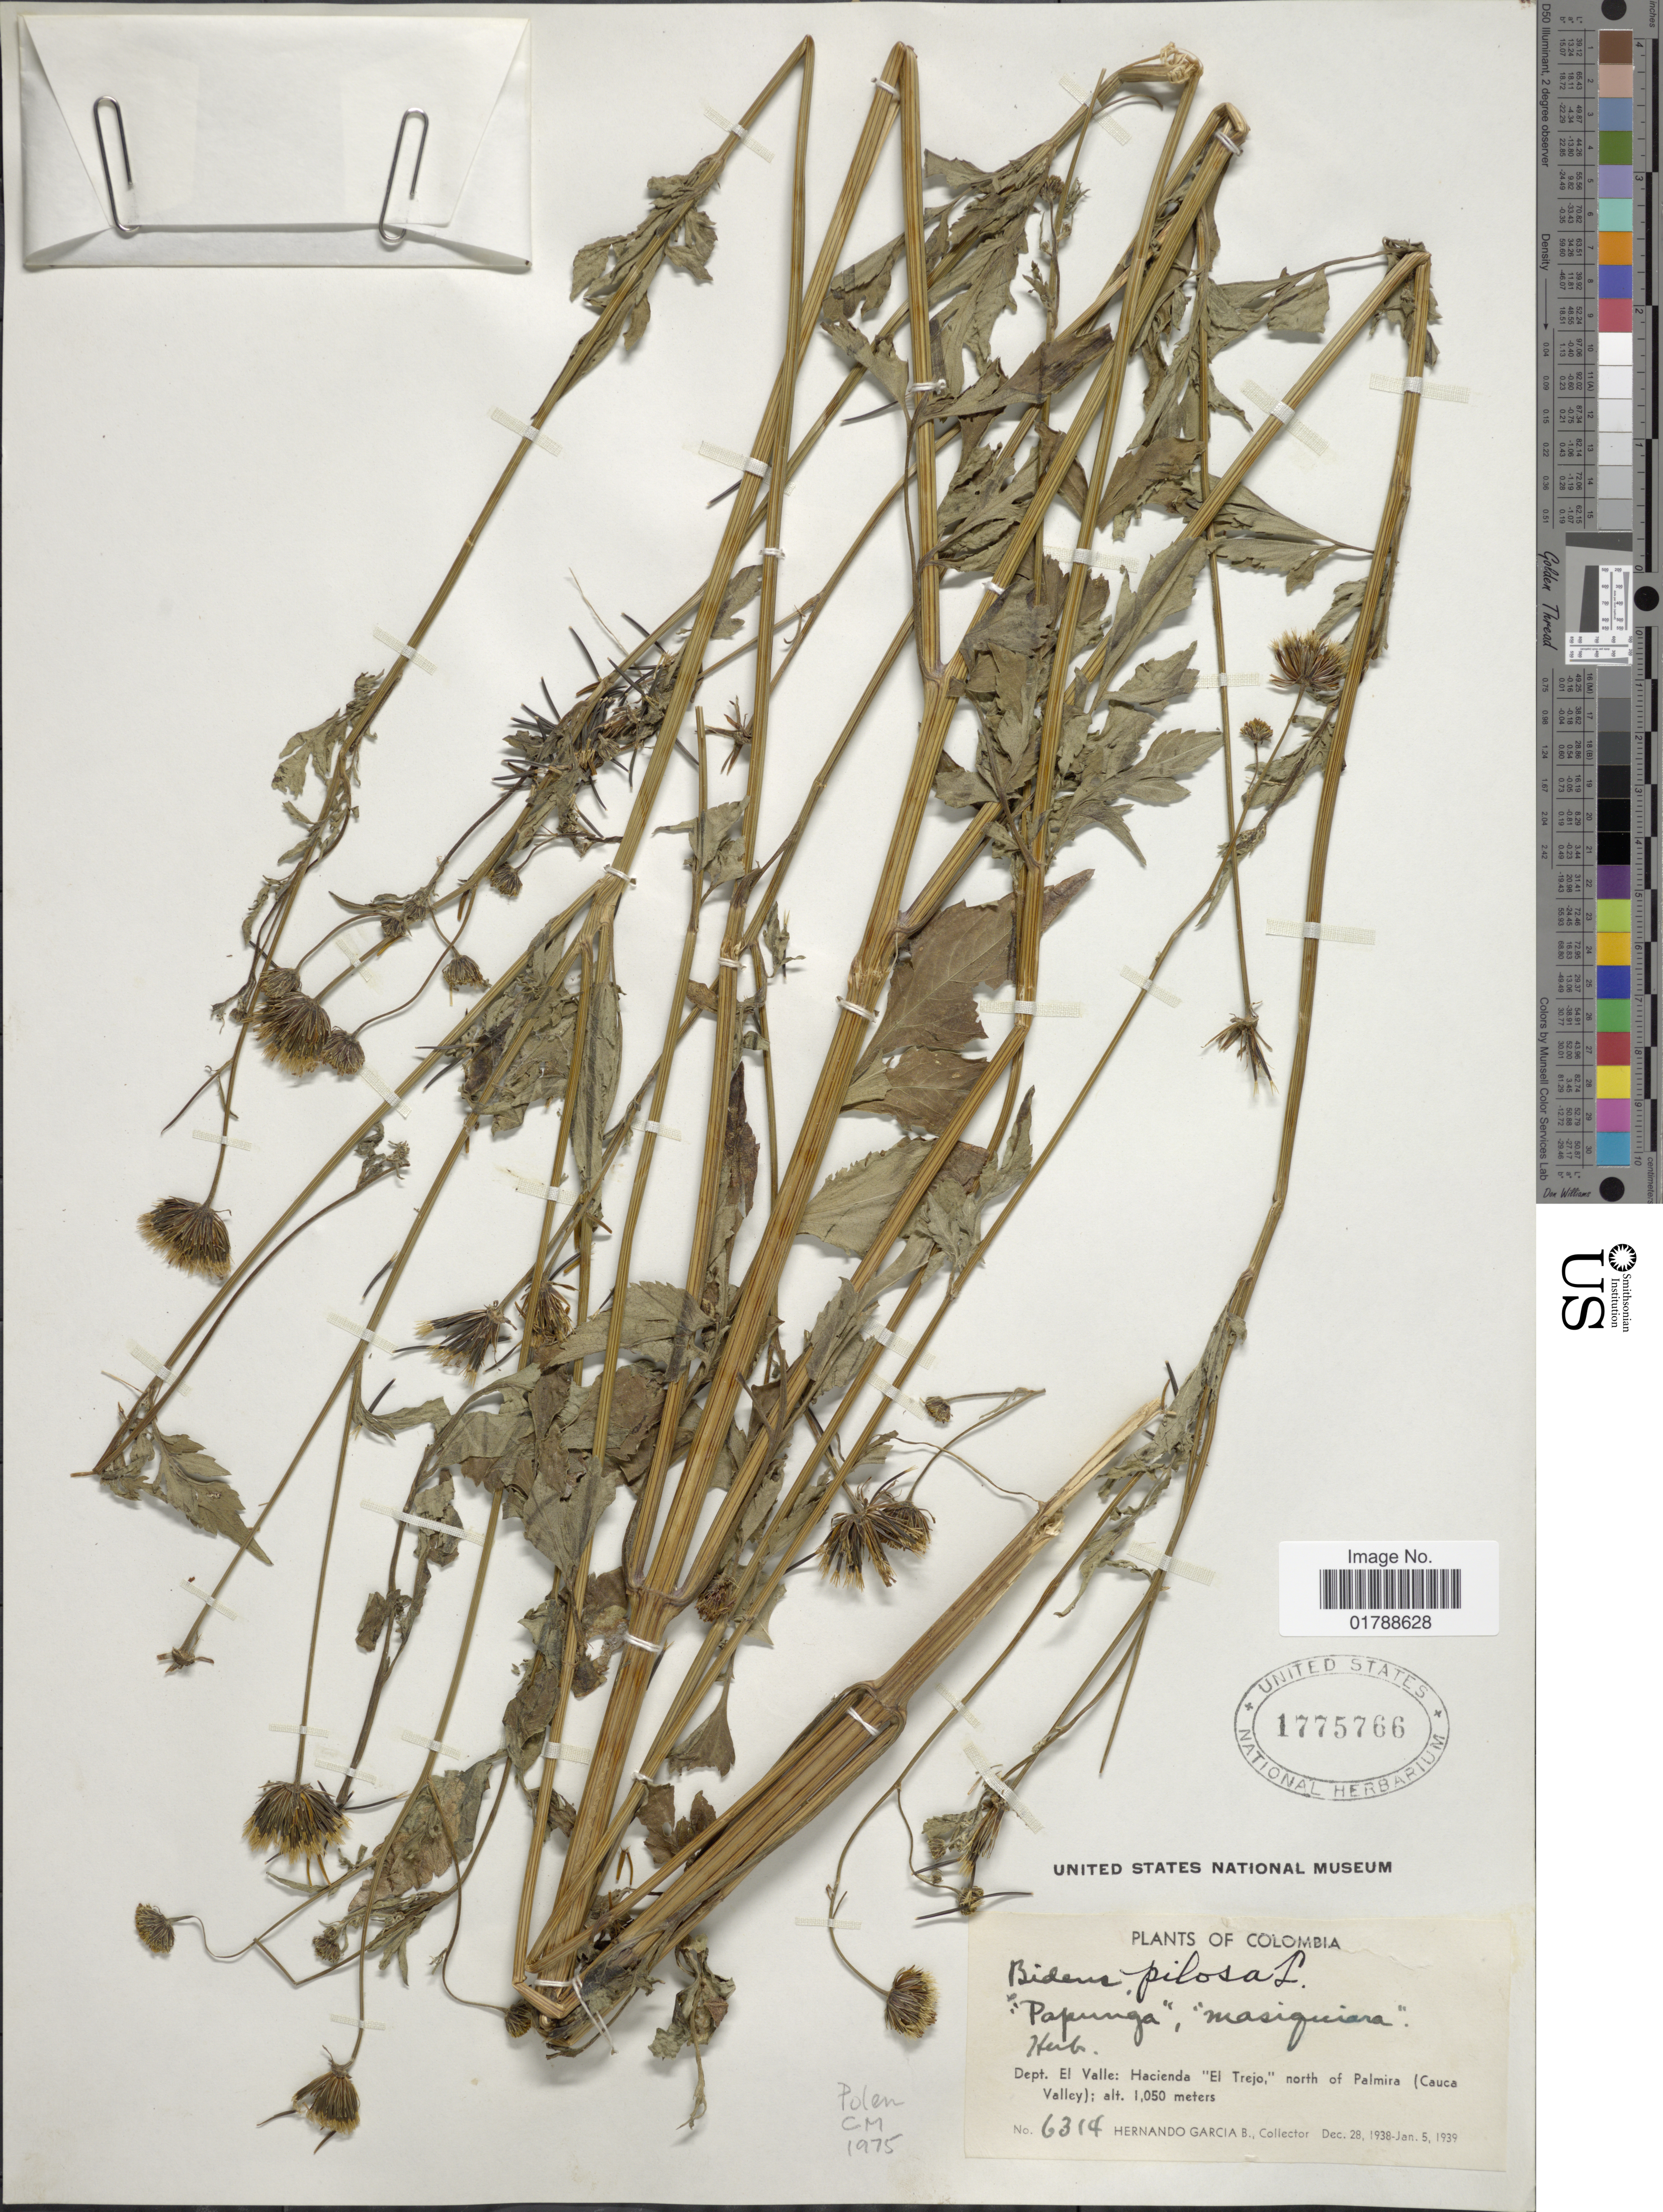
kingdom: Plantae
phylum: Tracheophyta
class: Magnoliopsida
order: Asterales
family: Asteraceae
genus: Bidens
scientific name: Bidens pilosa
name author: L.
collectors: H. García Barriga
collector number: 6314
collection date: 1938-12-28/1939-01-05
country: Colombia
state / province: Valle del Cauca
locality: Dept. El Valle: Hacienda "El Trejo," north of Palmira (Cauca Valley)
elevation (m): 1050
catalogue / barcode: US 1775766